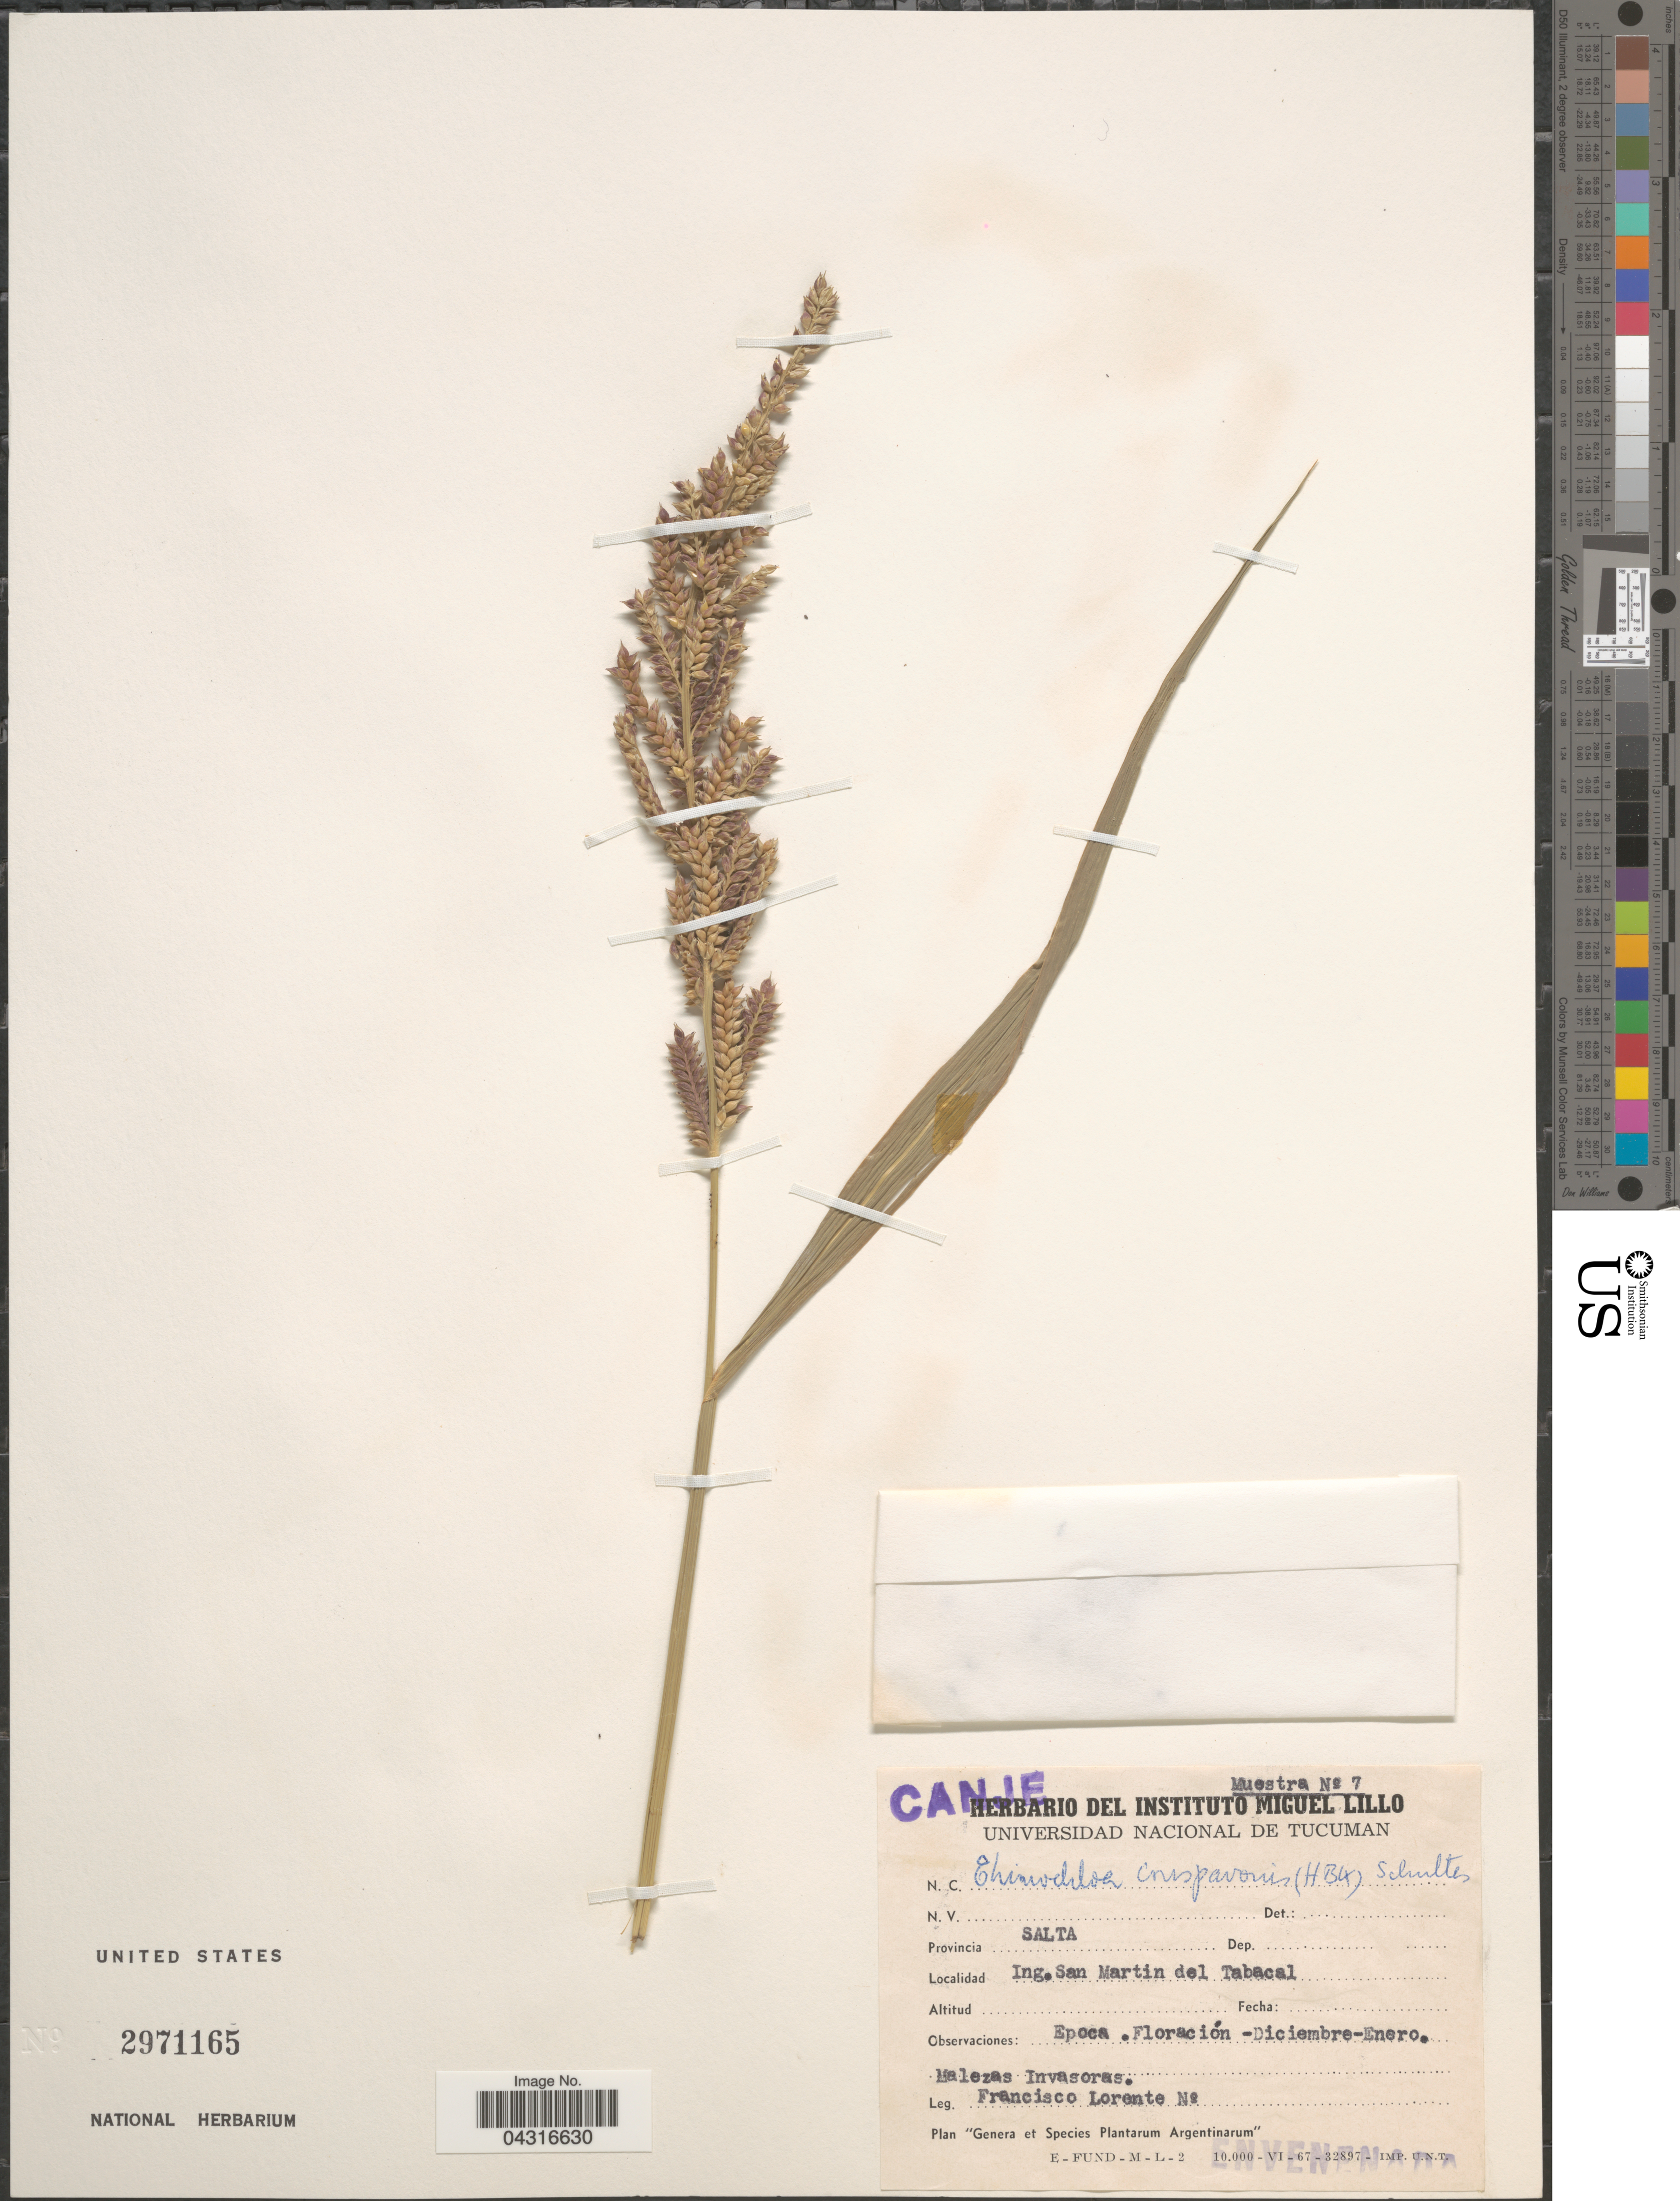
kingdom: Plantae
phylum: Tracheophyta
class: Liliopsida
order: Poales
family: Poaceae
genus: Echinochloa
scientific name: Echinochloa crus-pavonis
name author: (Kunth) Schult.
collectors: F. Lorente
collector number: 7?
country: Argentina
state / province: Salta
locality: Ing. San Martin del Tabacal.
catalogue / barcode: US 2971165